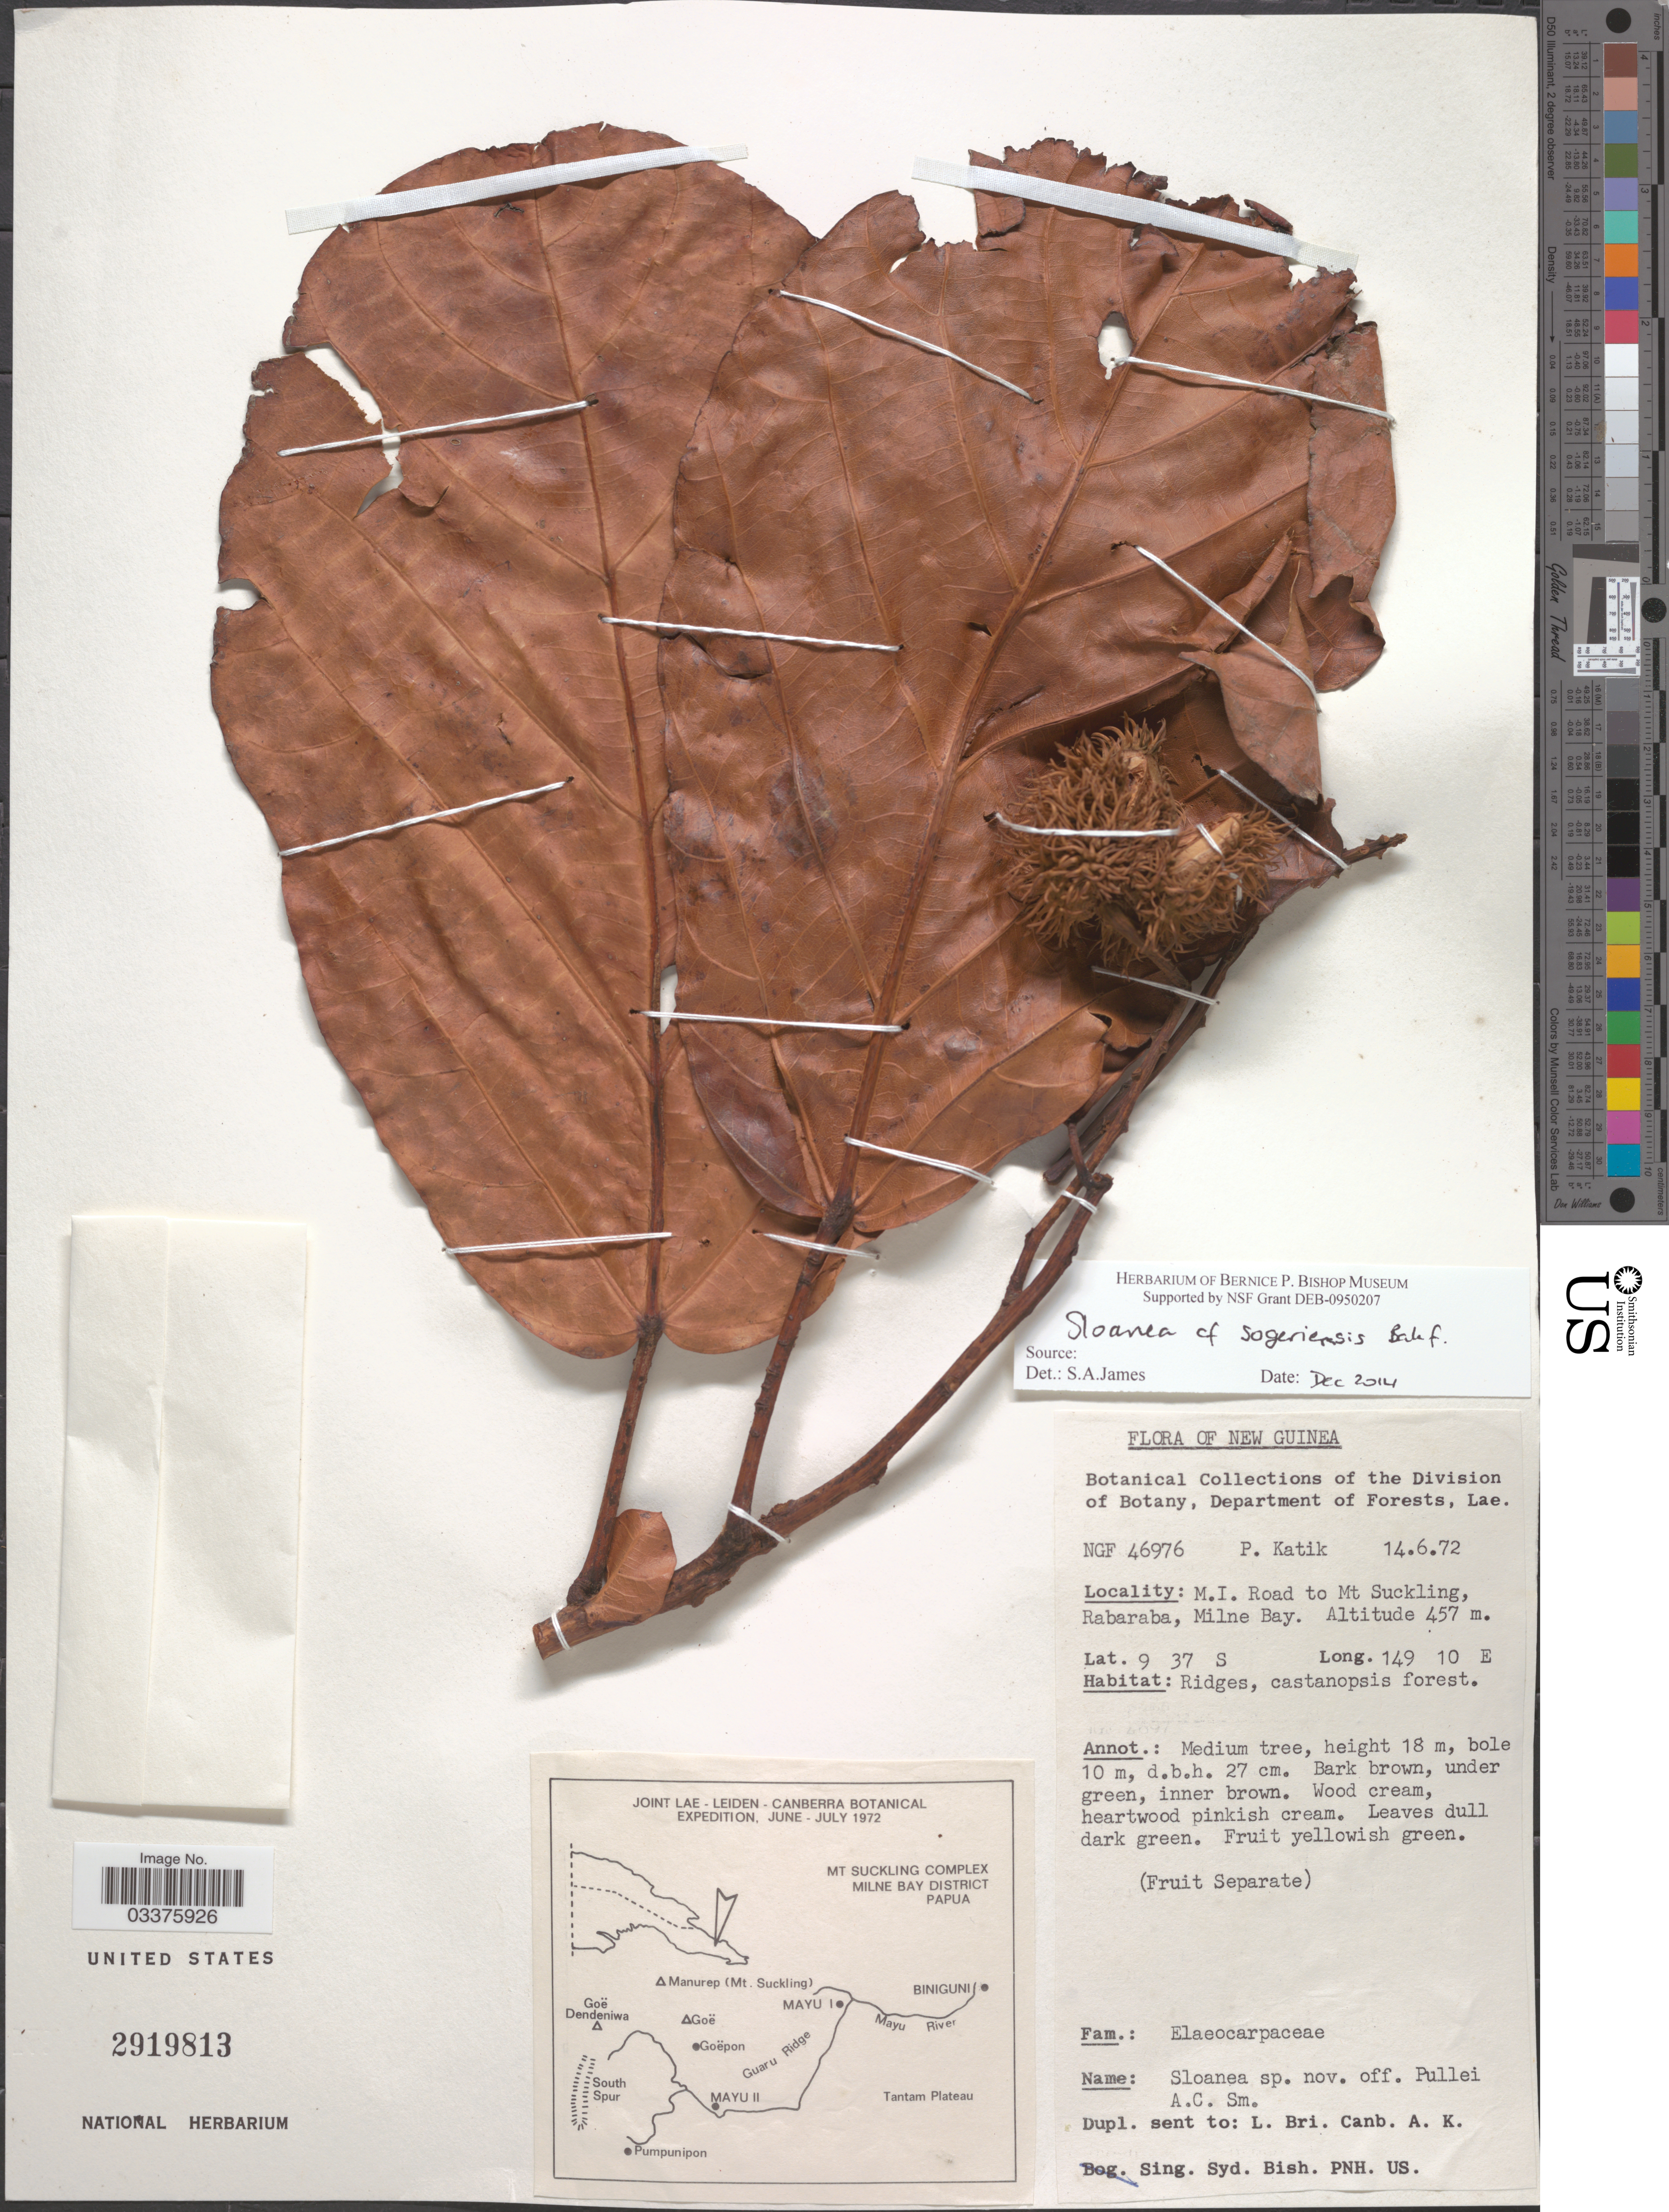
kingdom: Plantae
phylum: Tracheophyta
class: Magnoliopsida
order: Oxalidales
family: Elaeocarpaceae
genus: Sloanea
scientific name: Sloanea sogerensis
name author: Baker f.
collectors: P. Katik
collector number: NGF 46976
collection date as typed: Transcribed d/m/y: 14/6/72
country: Papua New Guinea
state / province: Milne Bay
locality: New Guinea. M.I. Road to Mt Suckling, Rabaraba, Milne Bay.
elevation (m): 457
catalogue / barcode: US 2919813